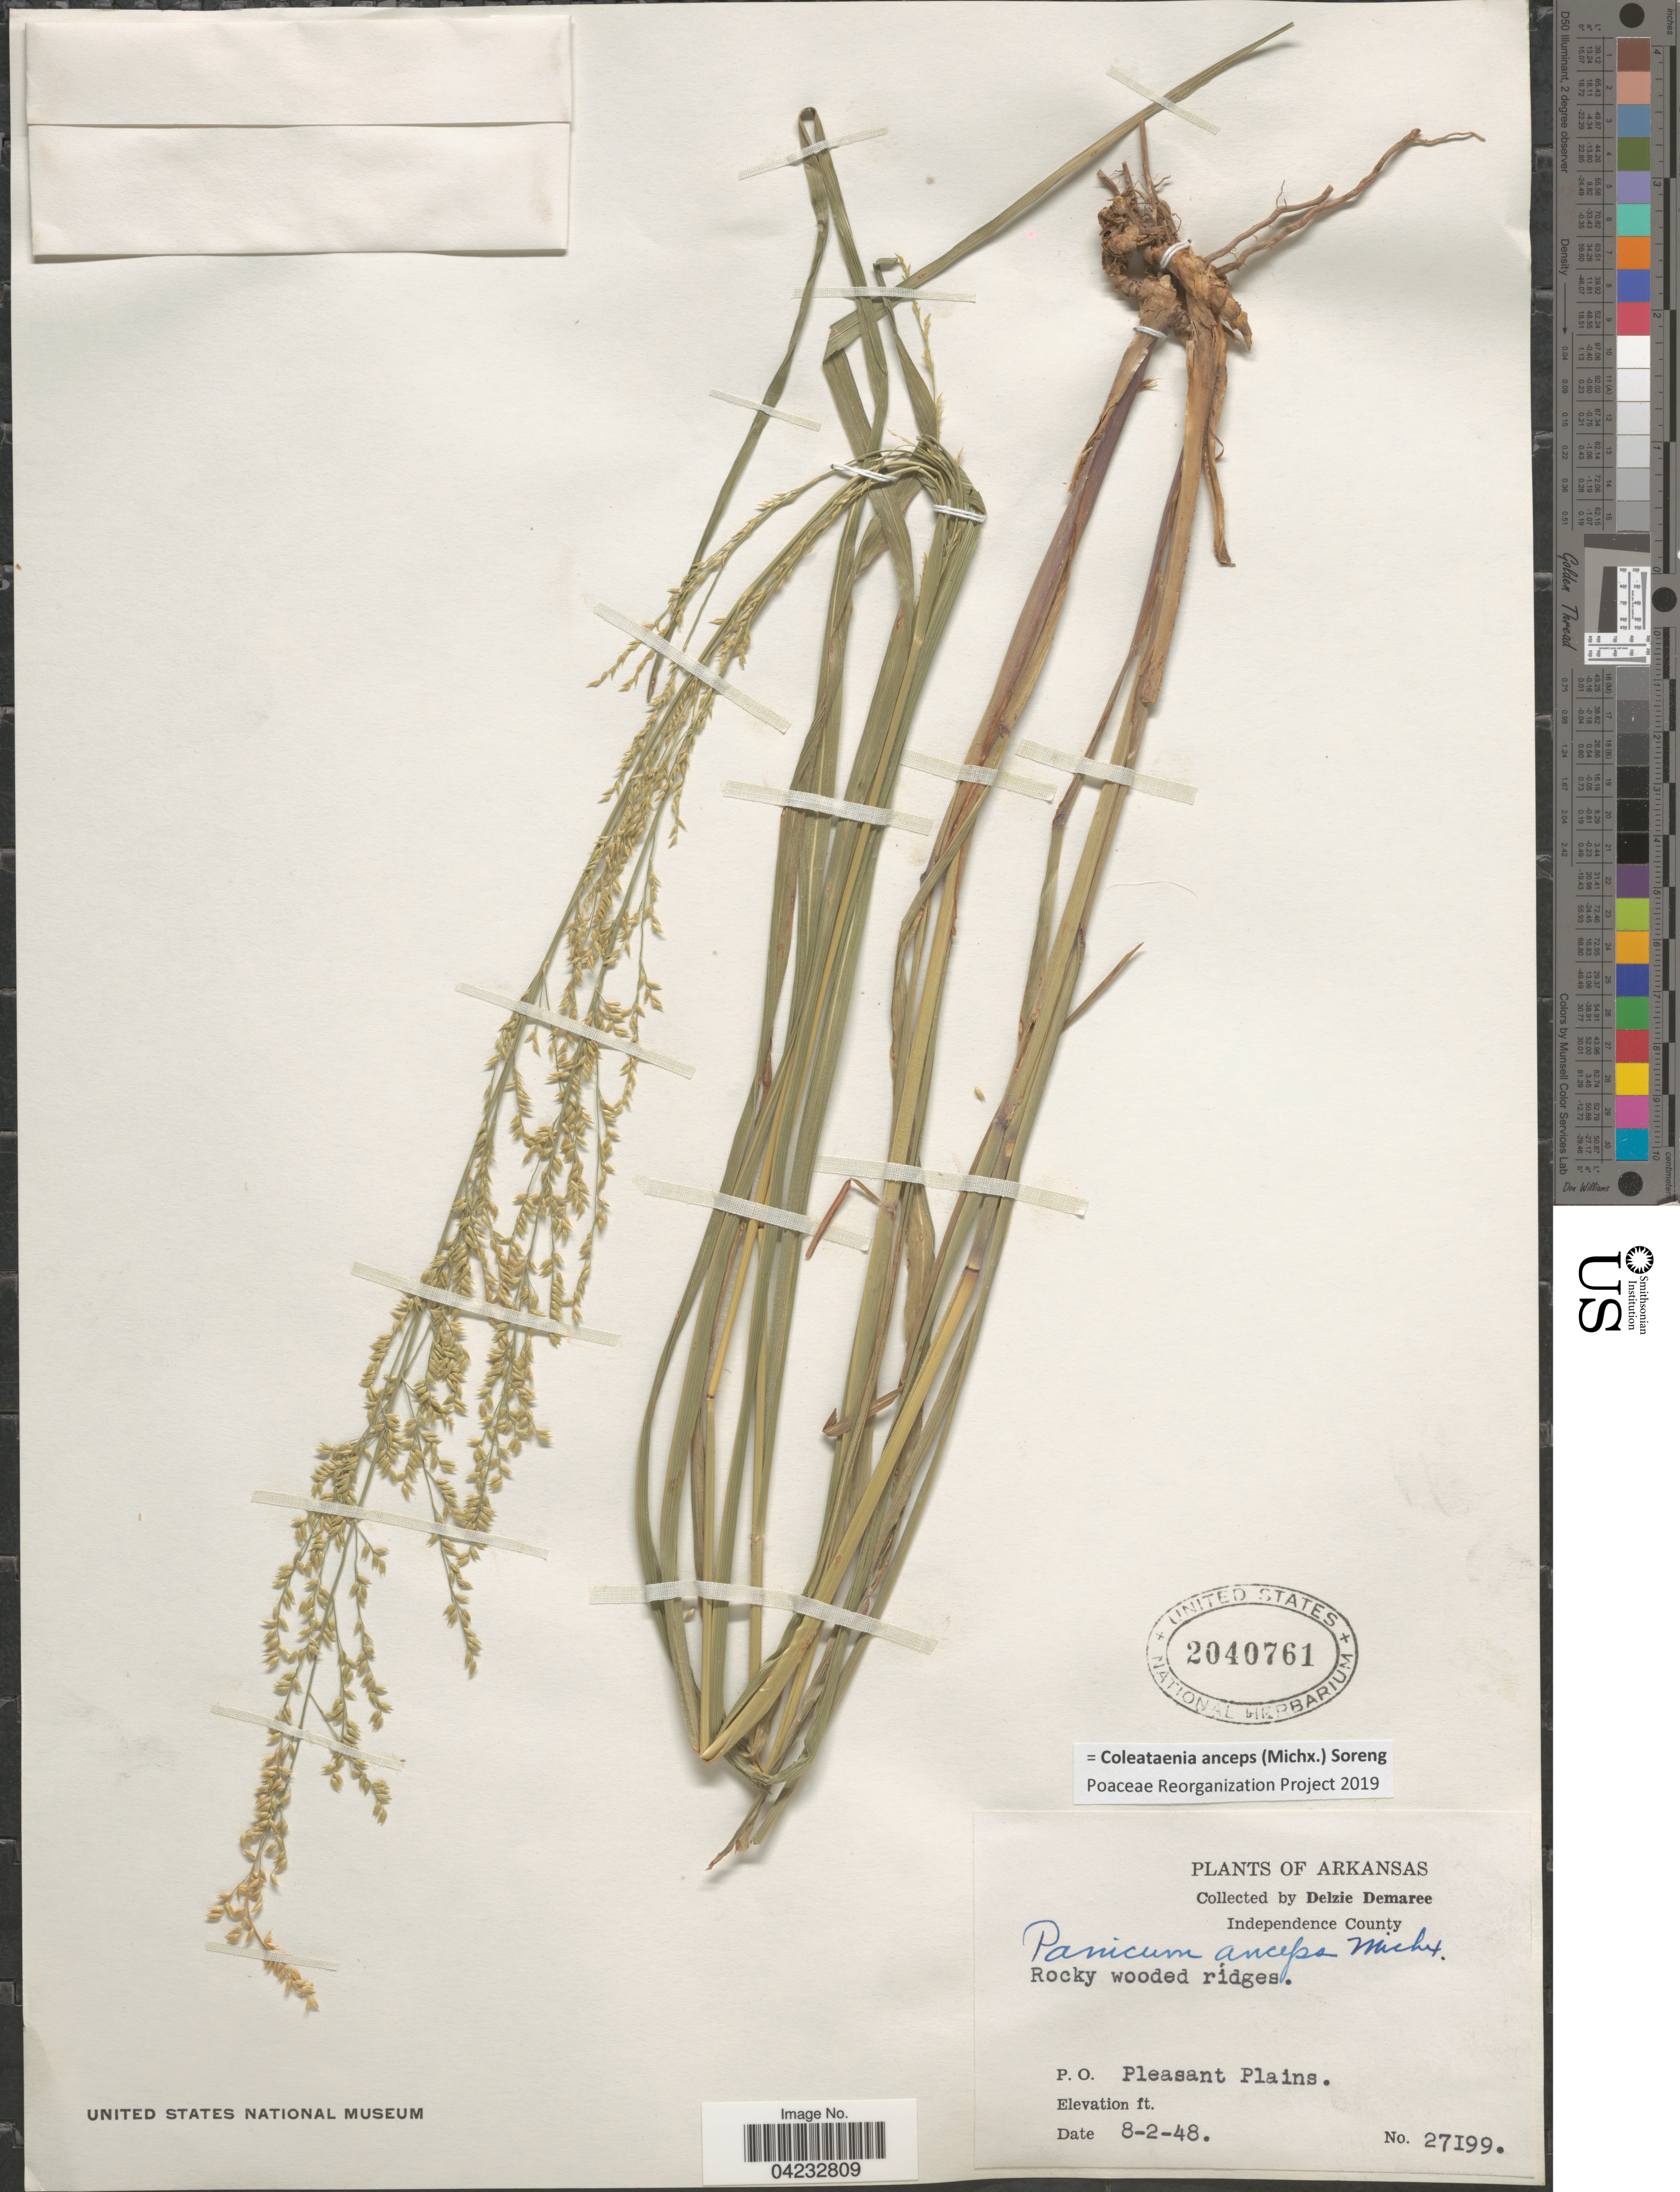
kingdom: Plantae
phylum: Tracheophyta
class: Liliopsida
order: Poales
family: Poaceae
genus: Coleataenia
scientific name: Coleataenia anceps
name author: (Michx.) Soreng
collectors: D. Demaree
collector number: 27199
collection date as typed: Transcribed d/m/y: 2/8/48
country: United States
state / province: Arkansas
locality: Independence County. Rocky wooded ridges. P. O. Pleasant Plains.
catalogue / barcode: US 2040761